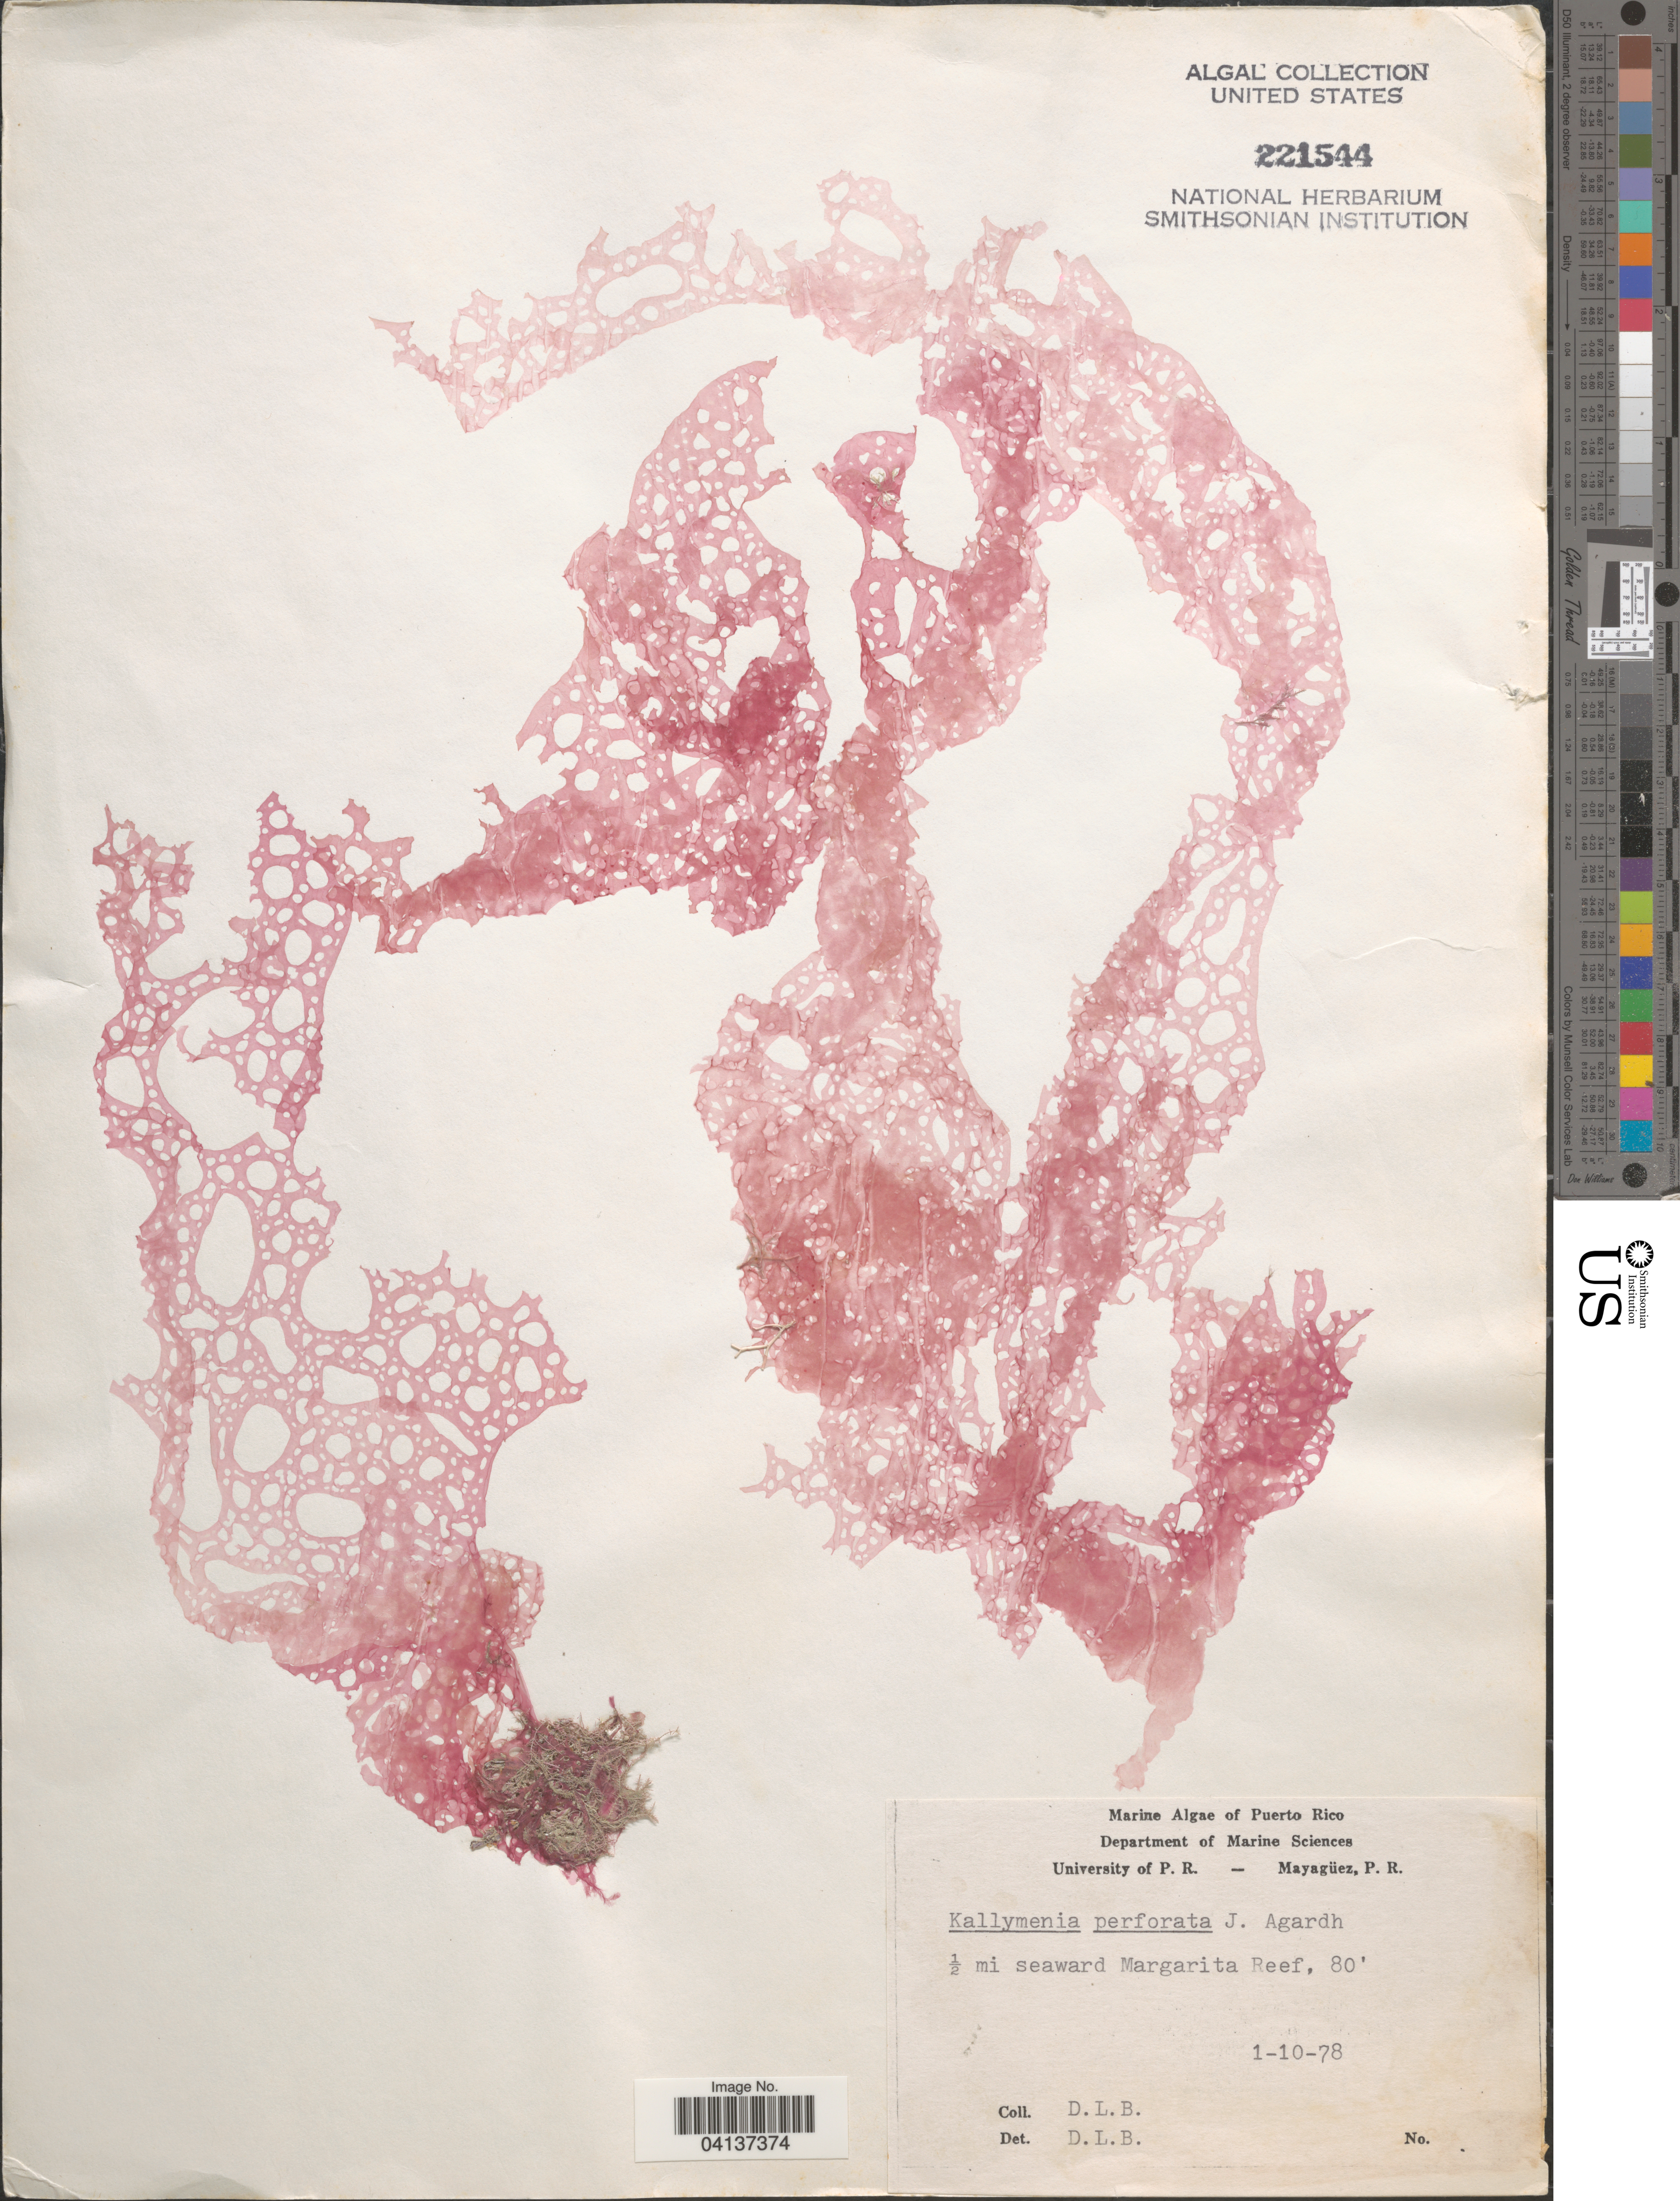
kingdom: Plantae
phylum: Rhodophyta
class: Florideophyceae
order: Gigartinales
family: Kallymeniaceae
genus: Kallymenia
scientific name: Kallymenia perforata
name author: J. Agardh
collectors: D. L. B.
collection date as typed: Transcribed d/m/y: 10/1/78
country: Puerto Rico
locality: ½ mi seaward Margarita Reef.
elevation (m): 24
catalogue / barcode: US 221544